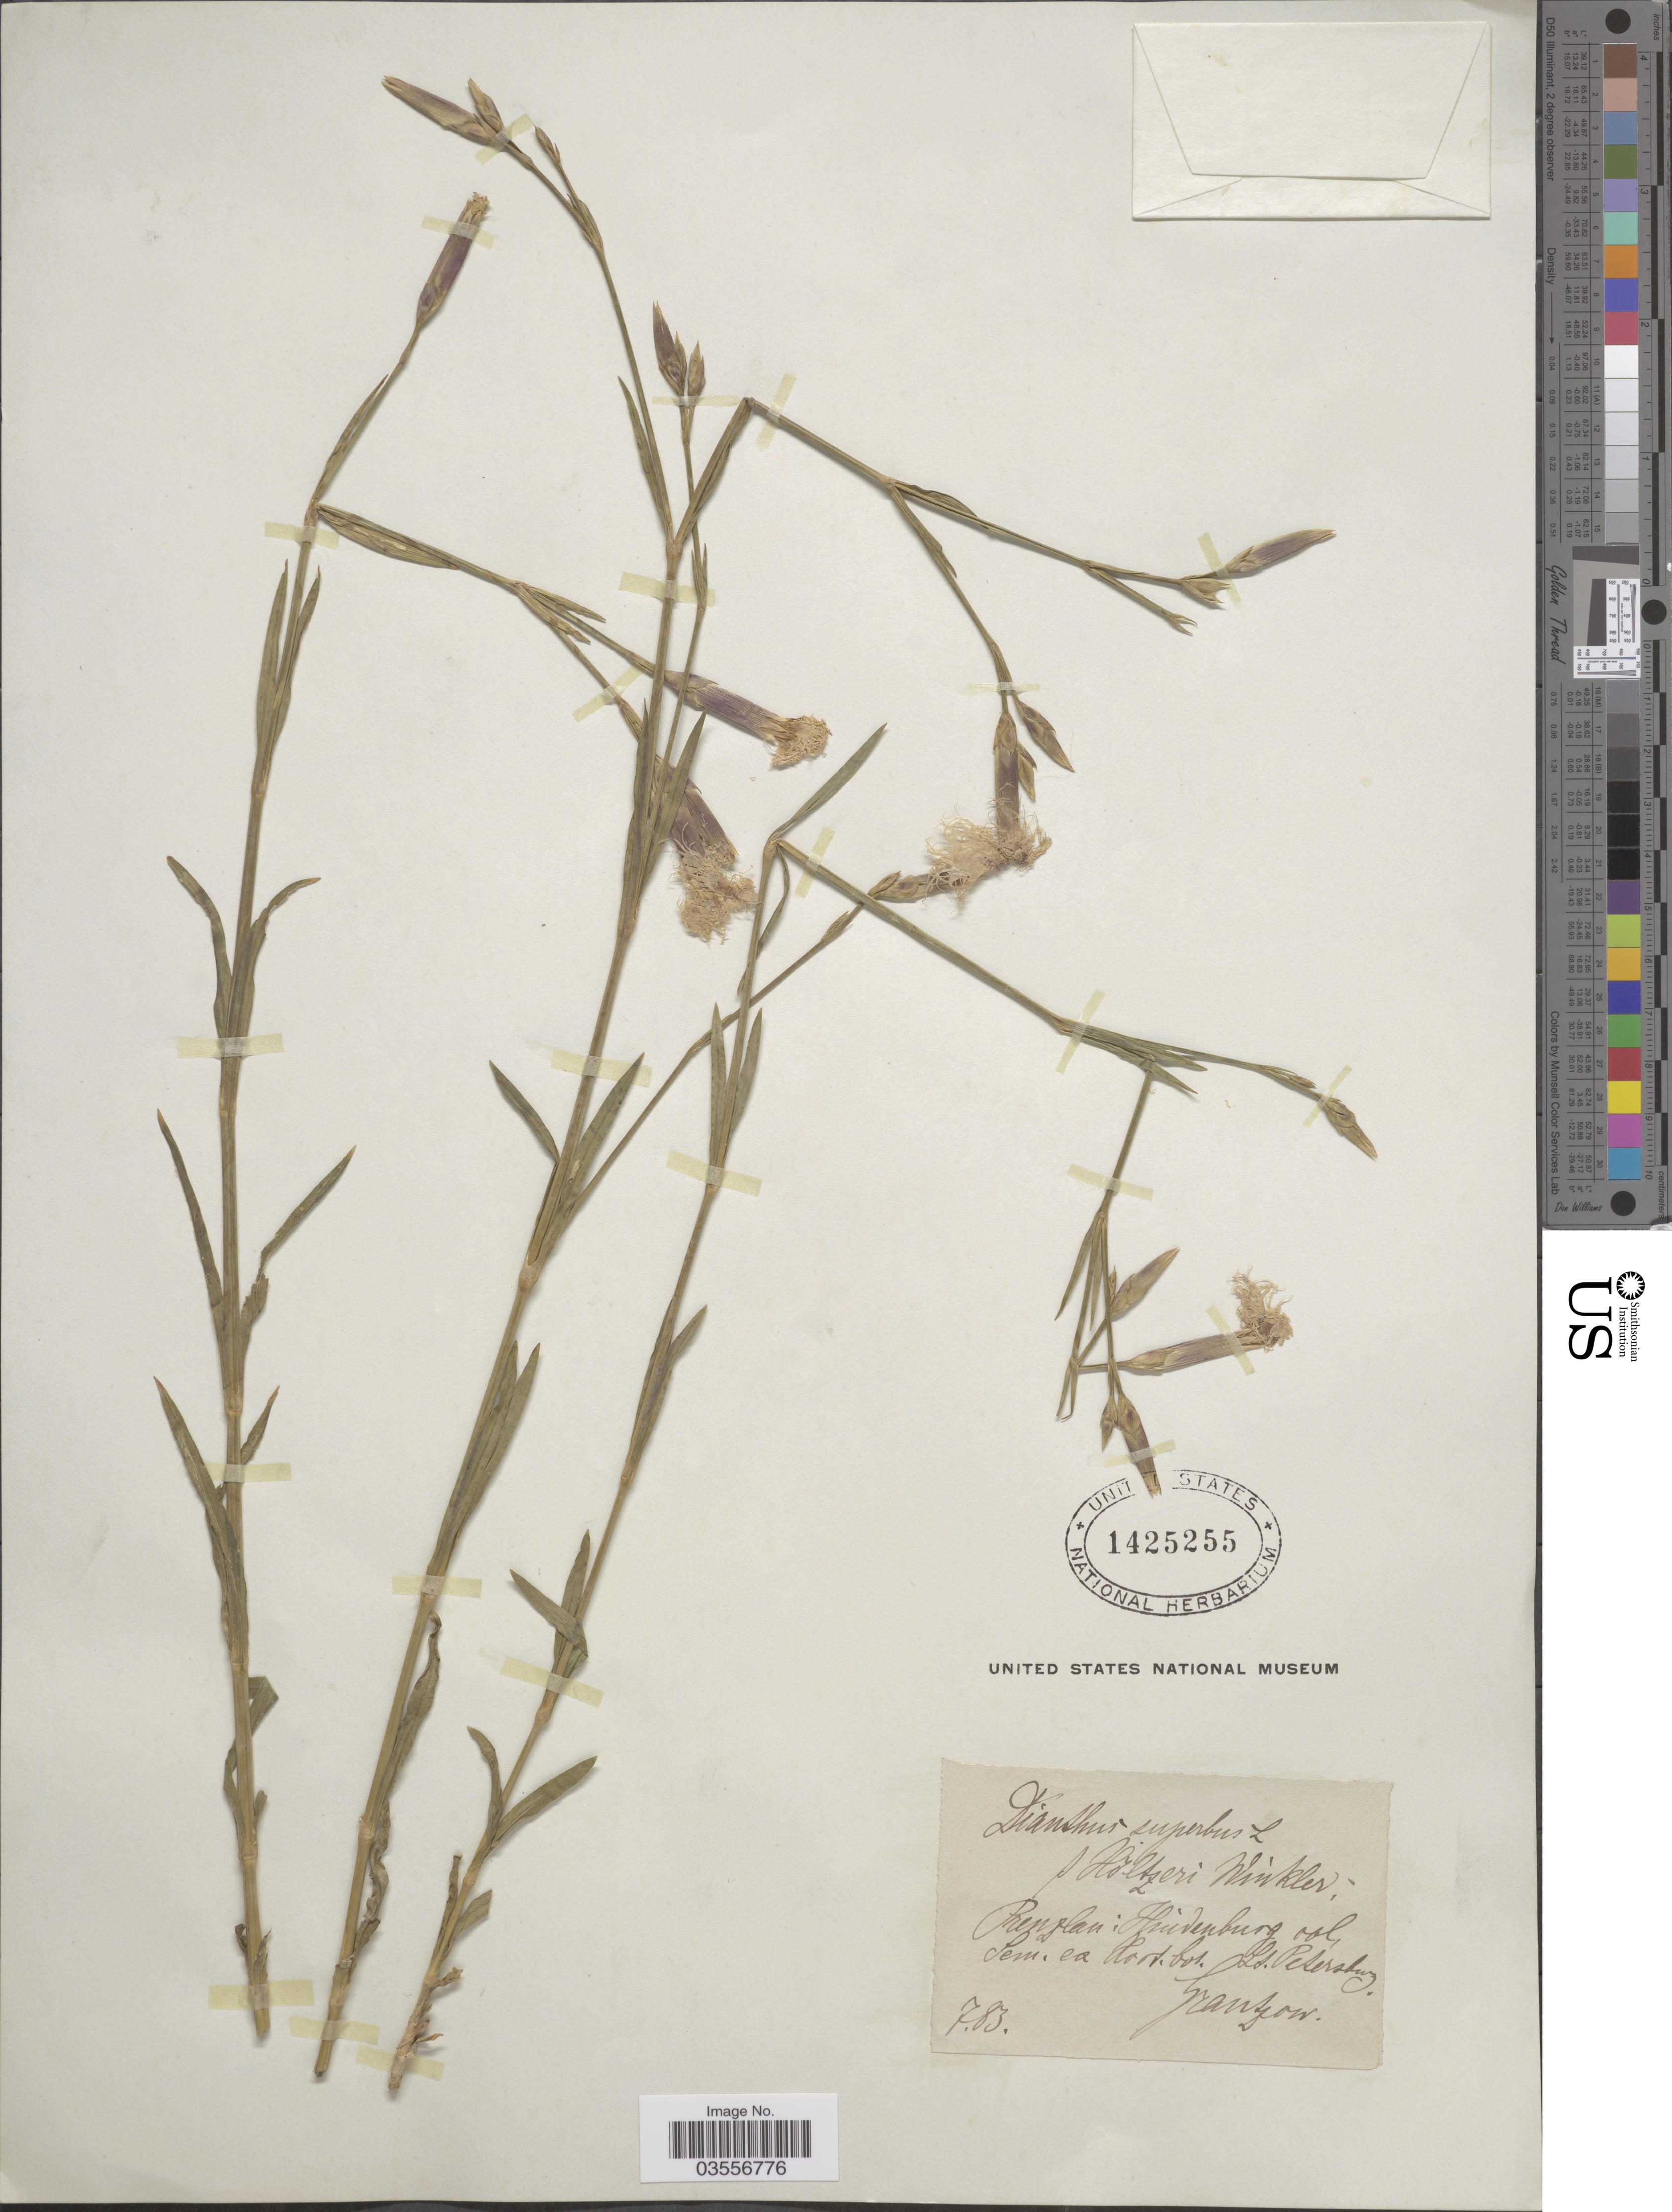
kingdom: Plantae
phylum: Tracheophyta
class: Magnoliopsida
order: Caryophyllales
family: Caryophyllaceae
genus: Dianthus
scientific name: Dianthus superbus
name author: L.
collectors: Grantzow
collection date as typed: Transcribed d/m/y: /7/83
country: Germany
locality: Prenzlau: Hindenburg vol [interpreted], Sem [interpreted]. ca. Hort. bot. St. Petersburg.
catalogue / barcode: US 1425255